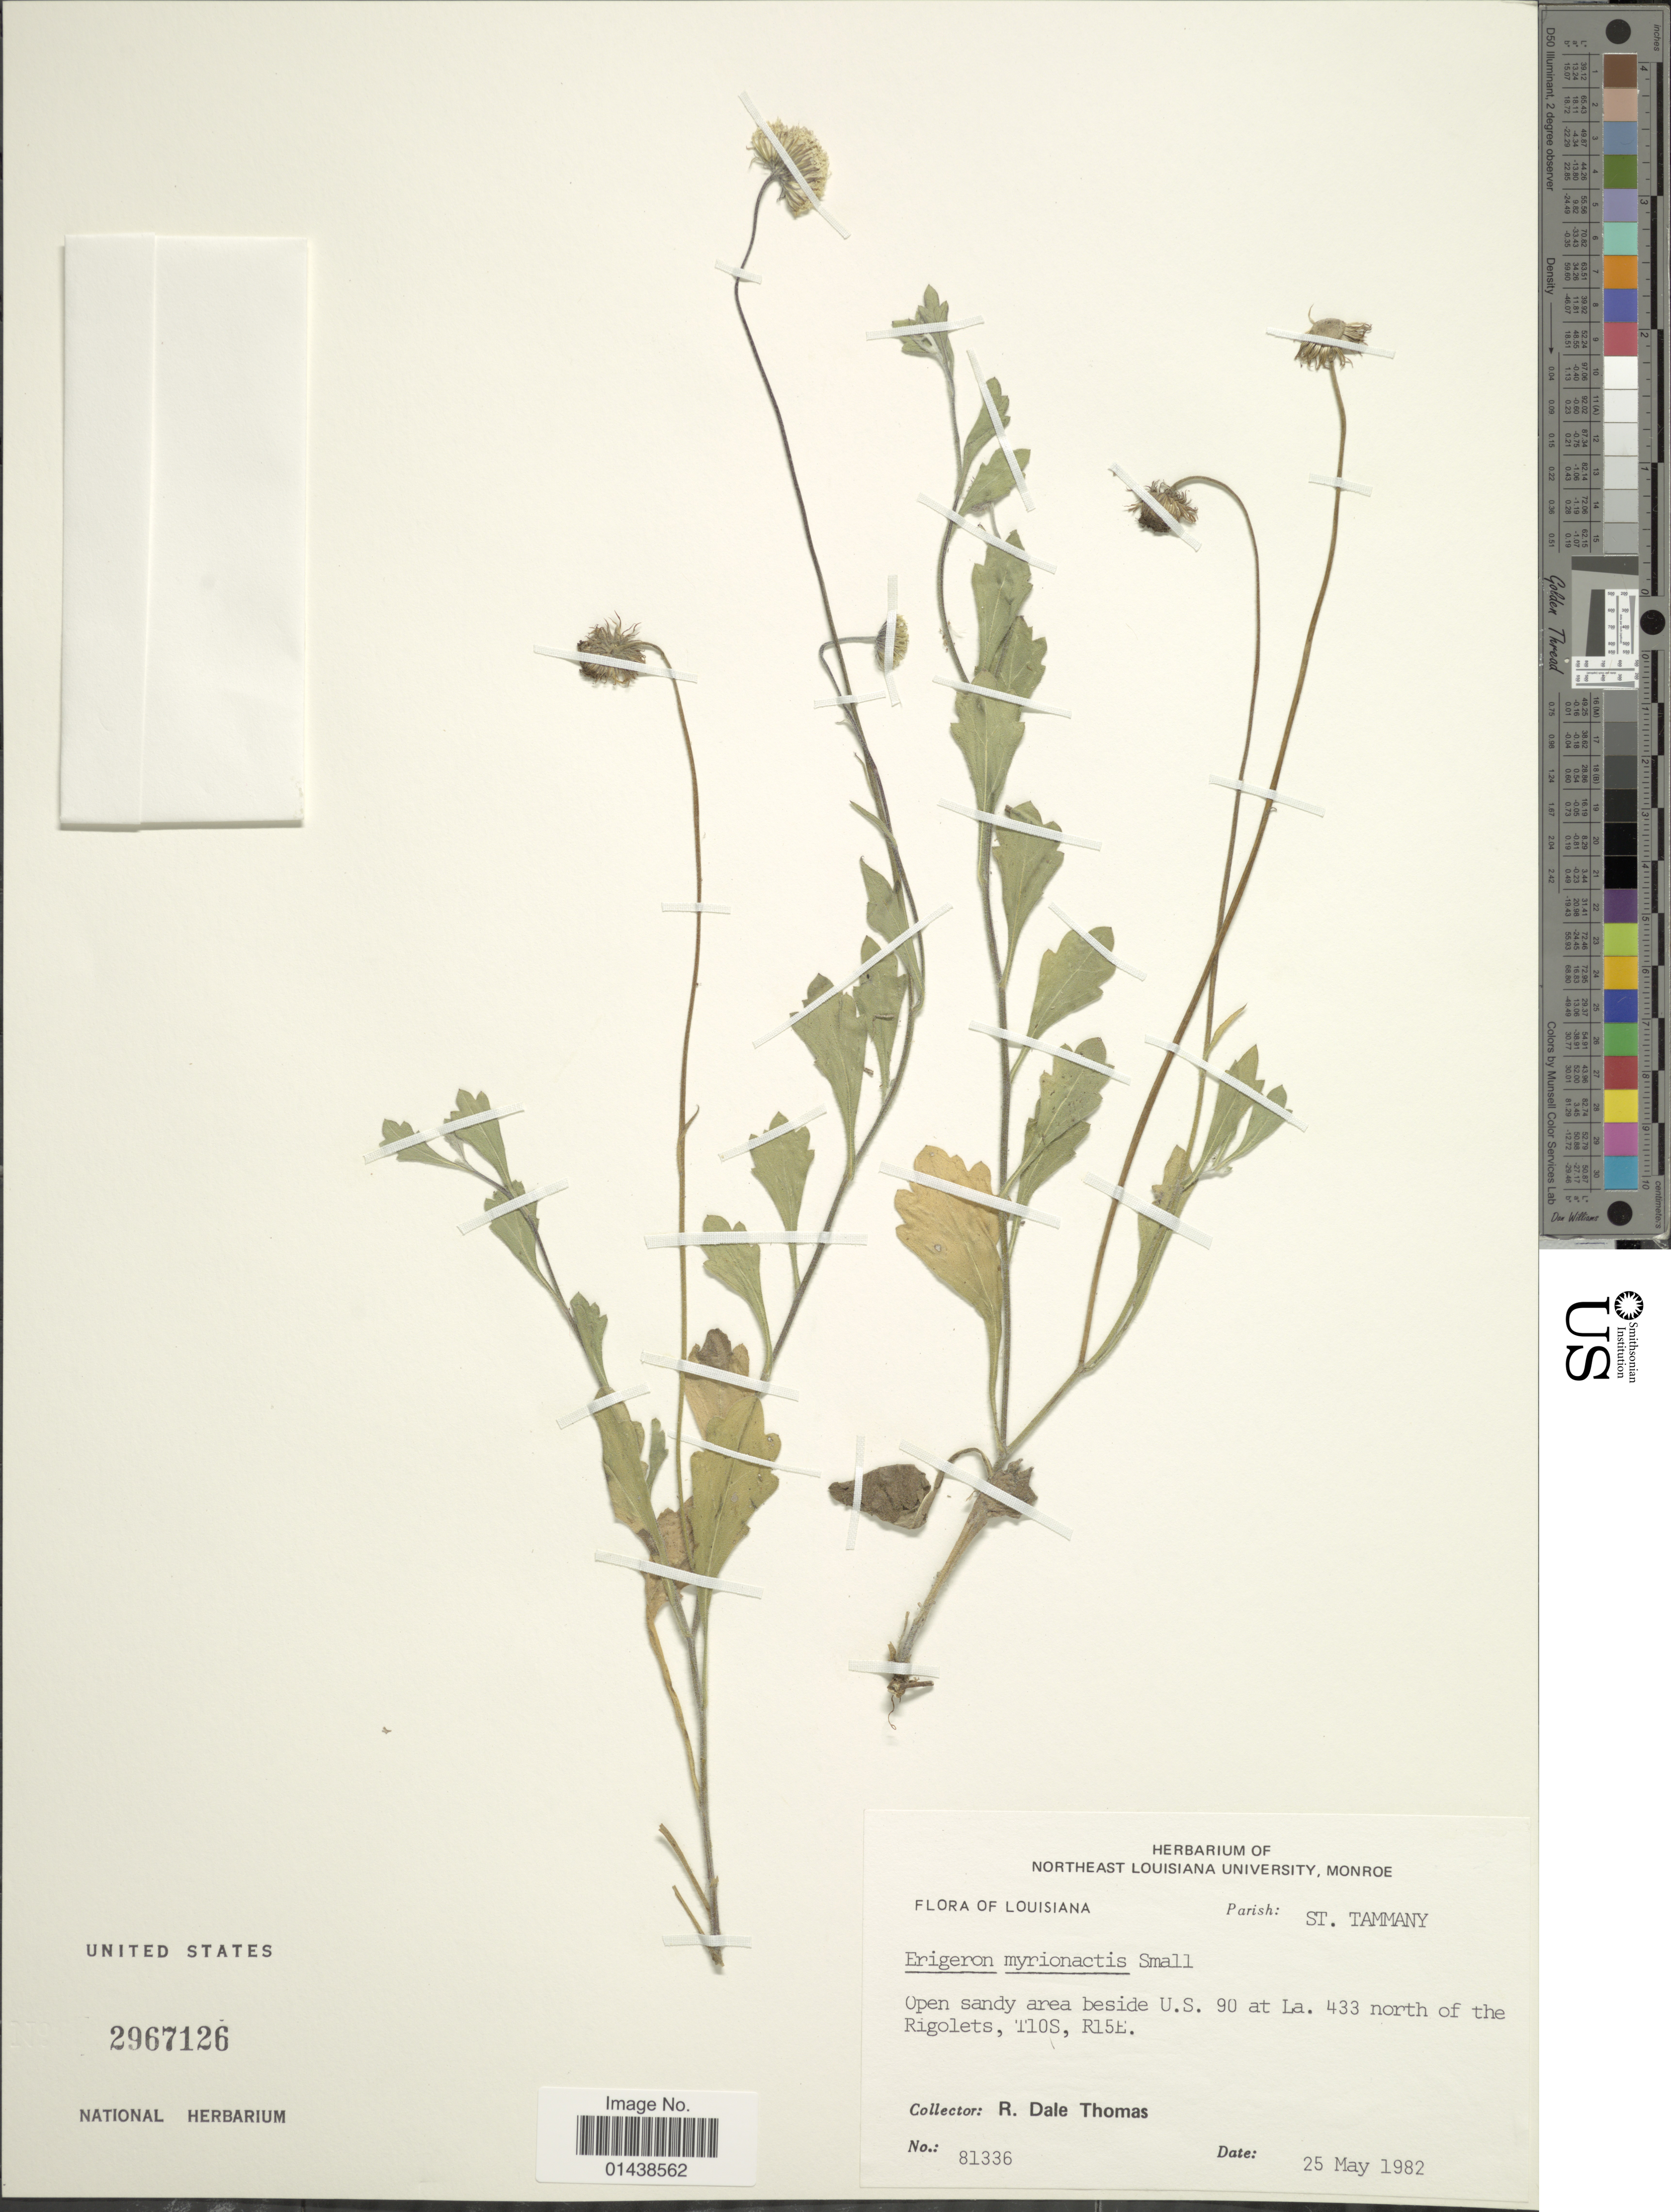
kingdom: Plantae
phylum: Tracheophyta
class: Magnoliopsida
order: Asterales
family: Asteraceae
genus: Erigeron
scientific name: Erigeron myrionactis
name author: Small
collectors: R. Thomas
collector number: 81336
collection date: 1982-05-25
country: United States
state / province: Louisiana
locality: Parish: St. Tammany. beside U.S. 90 at La. 433 north of the Rigolets, T10S, R15E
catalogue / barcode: US 2967126